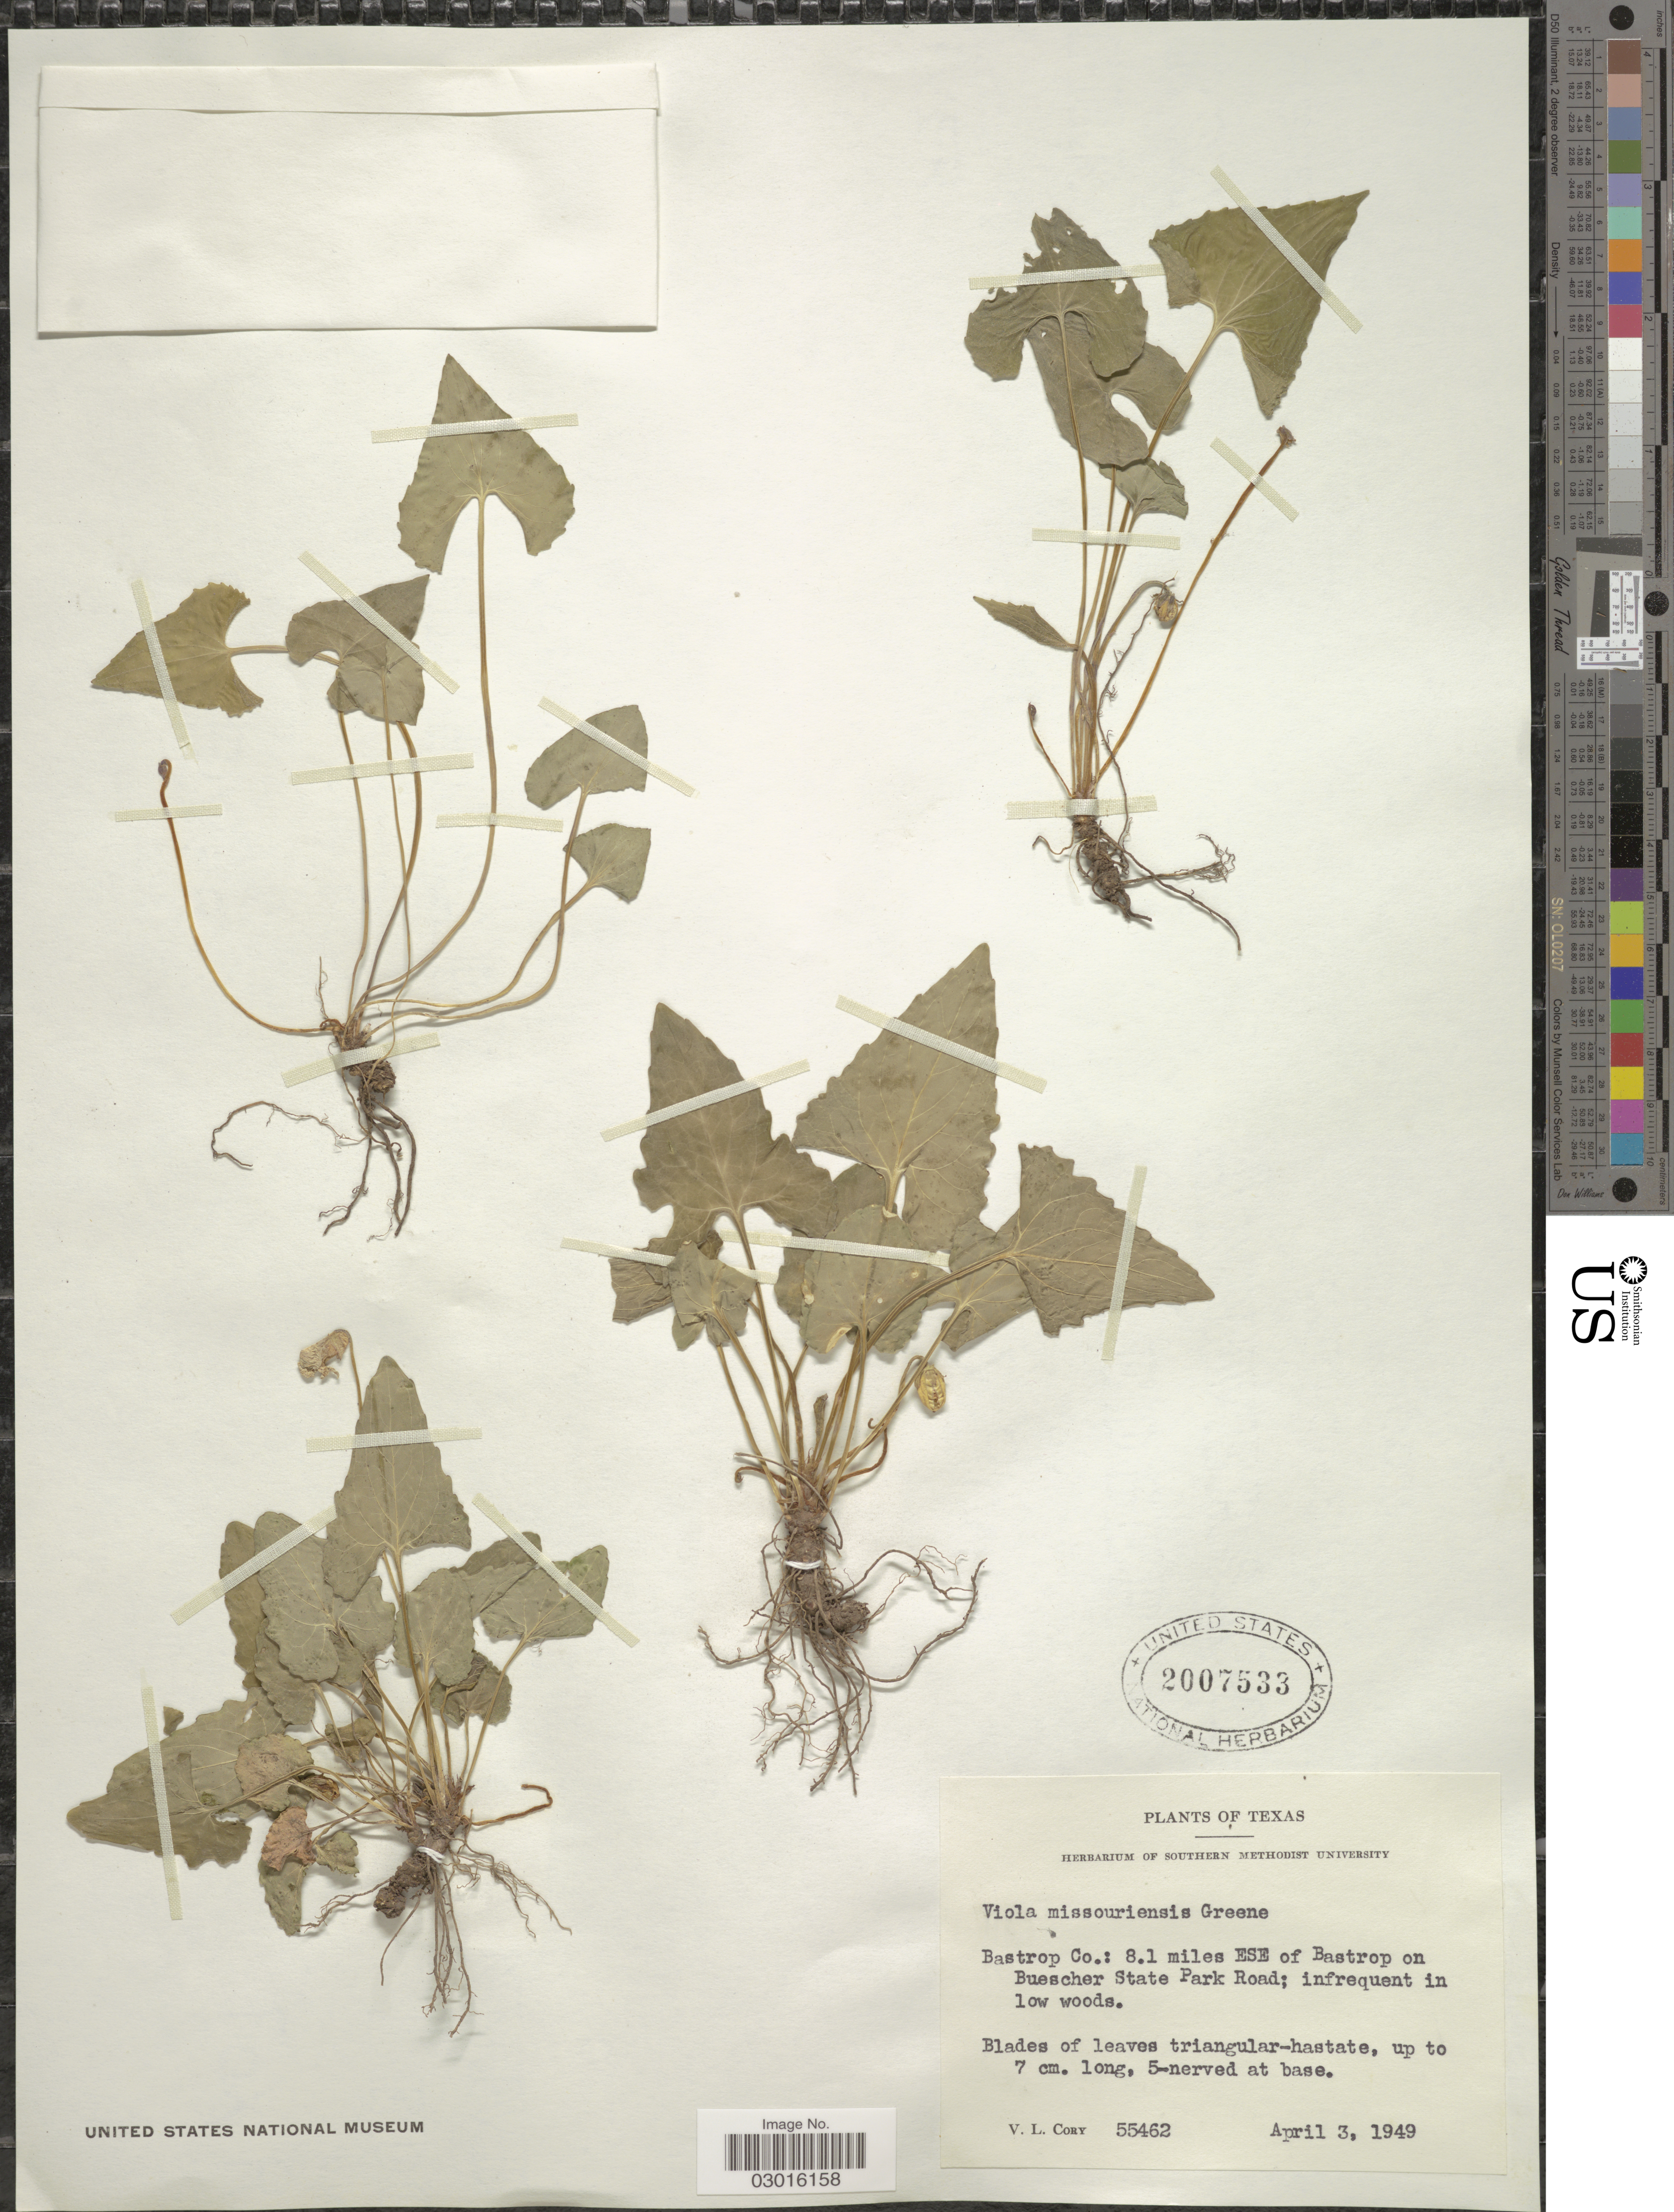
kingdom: Plantae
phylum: Tracheophyta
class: Magnoliopsida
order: Malpighiales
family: Violaceae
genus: Viola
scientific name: Viola missouriensis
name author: Greene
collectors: V. Cory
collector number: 55462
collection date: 1949-04-03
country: United States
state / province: Texas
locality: Bastrop Co.: 8.1 miles ESE of Bastrop on Buescher State Park Road.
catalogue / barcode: US 2007533